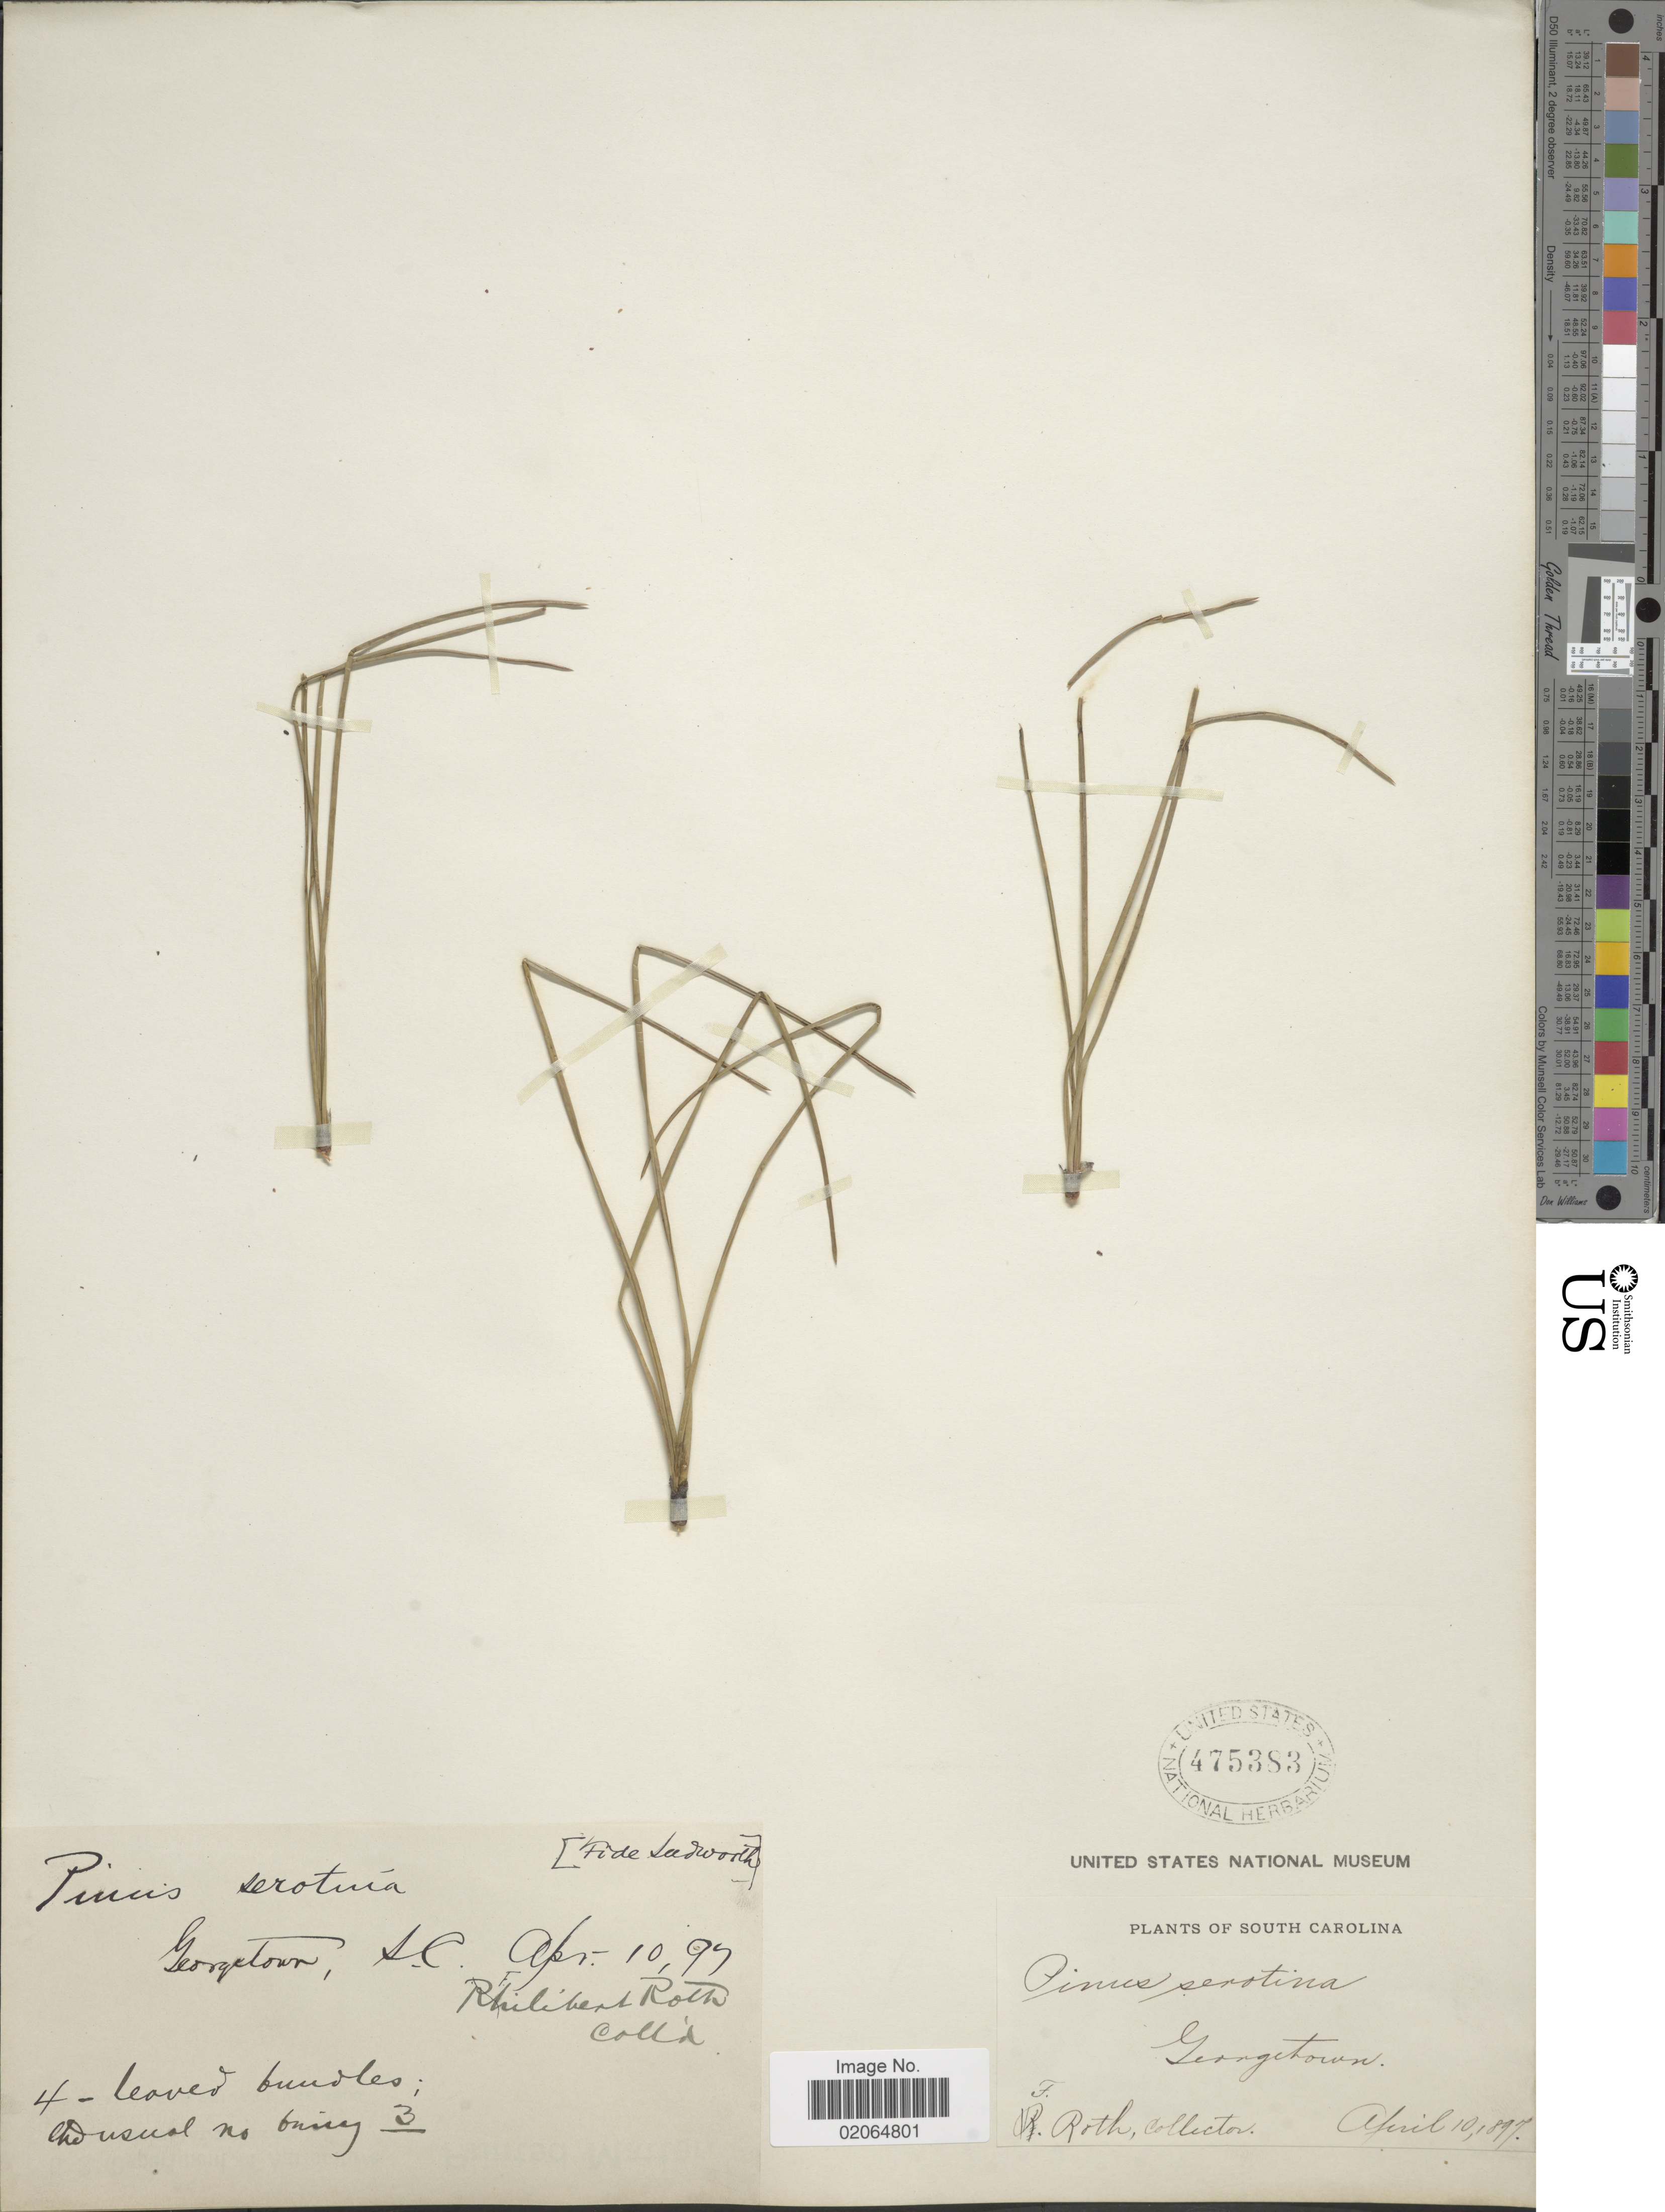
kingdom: Plantae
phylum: Tracheophyta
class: Pinopsida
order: Pinales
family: Pinaceae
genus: Pinus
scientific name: Pinus serotina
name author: Michx.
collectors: F. Roth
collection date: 1897-04-10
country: United States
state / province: South Carolina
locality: Georgetown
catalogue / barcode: US 475383